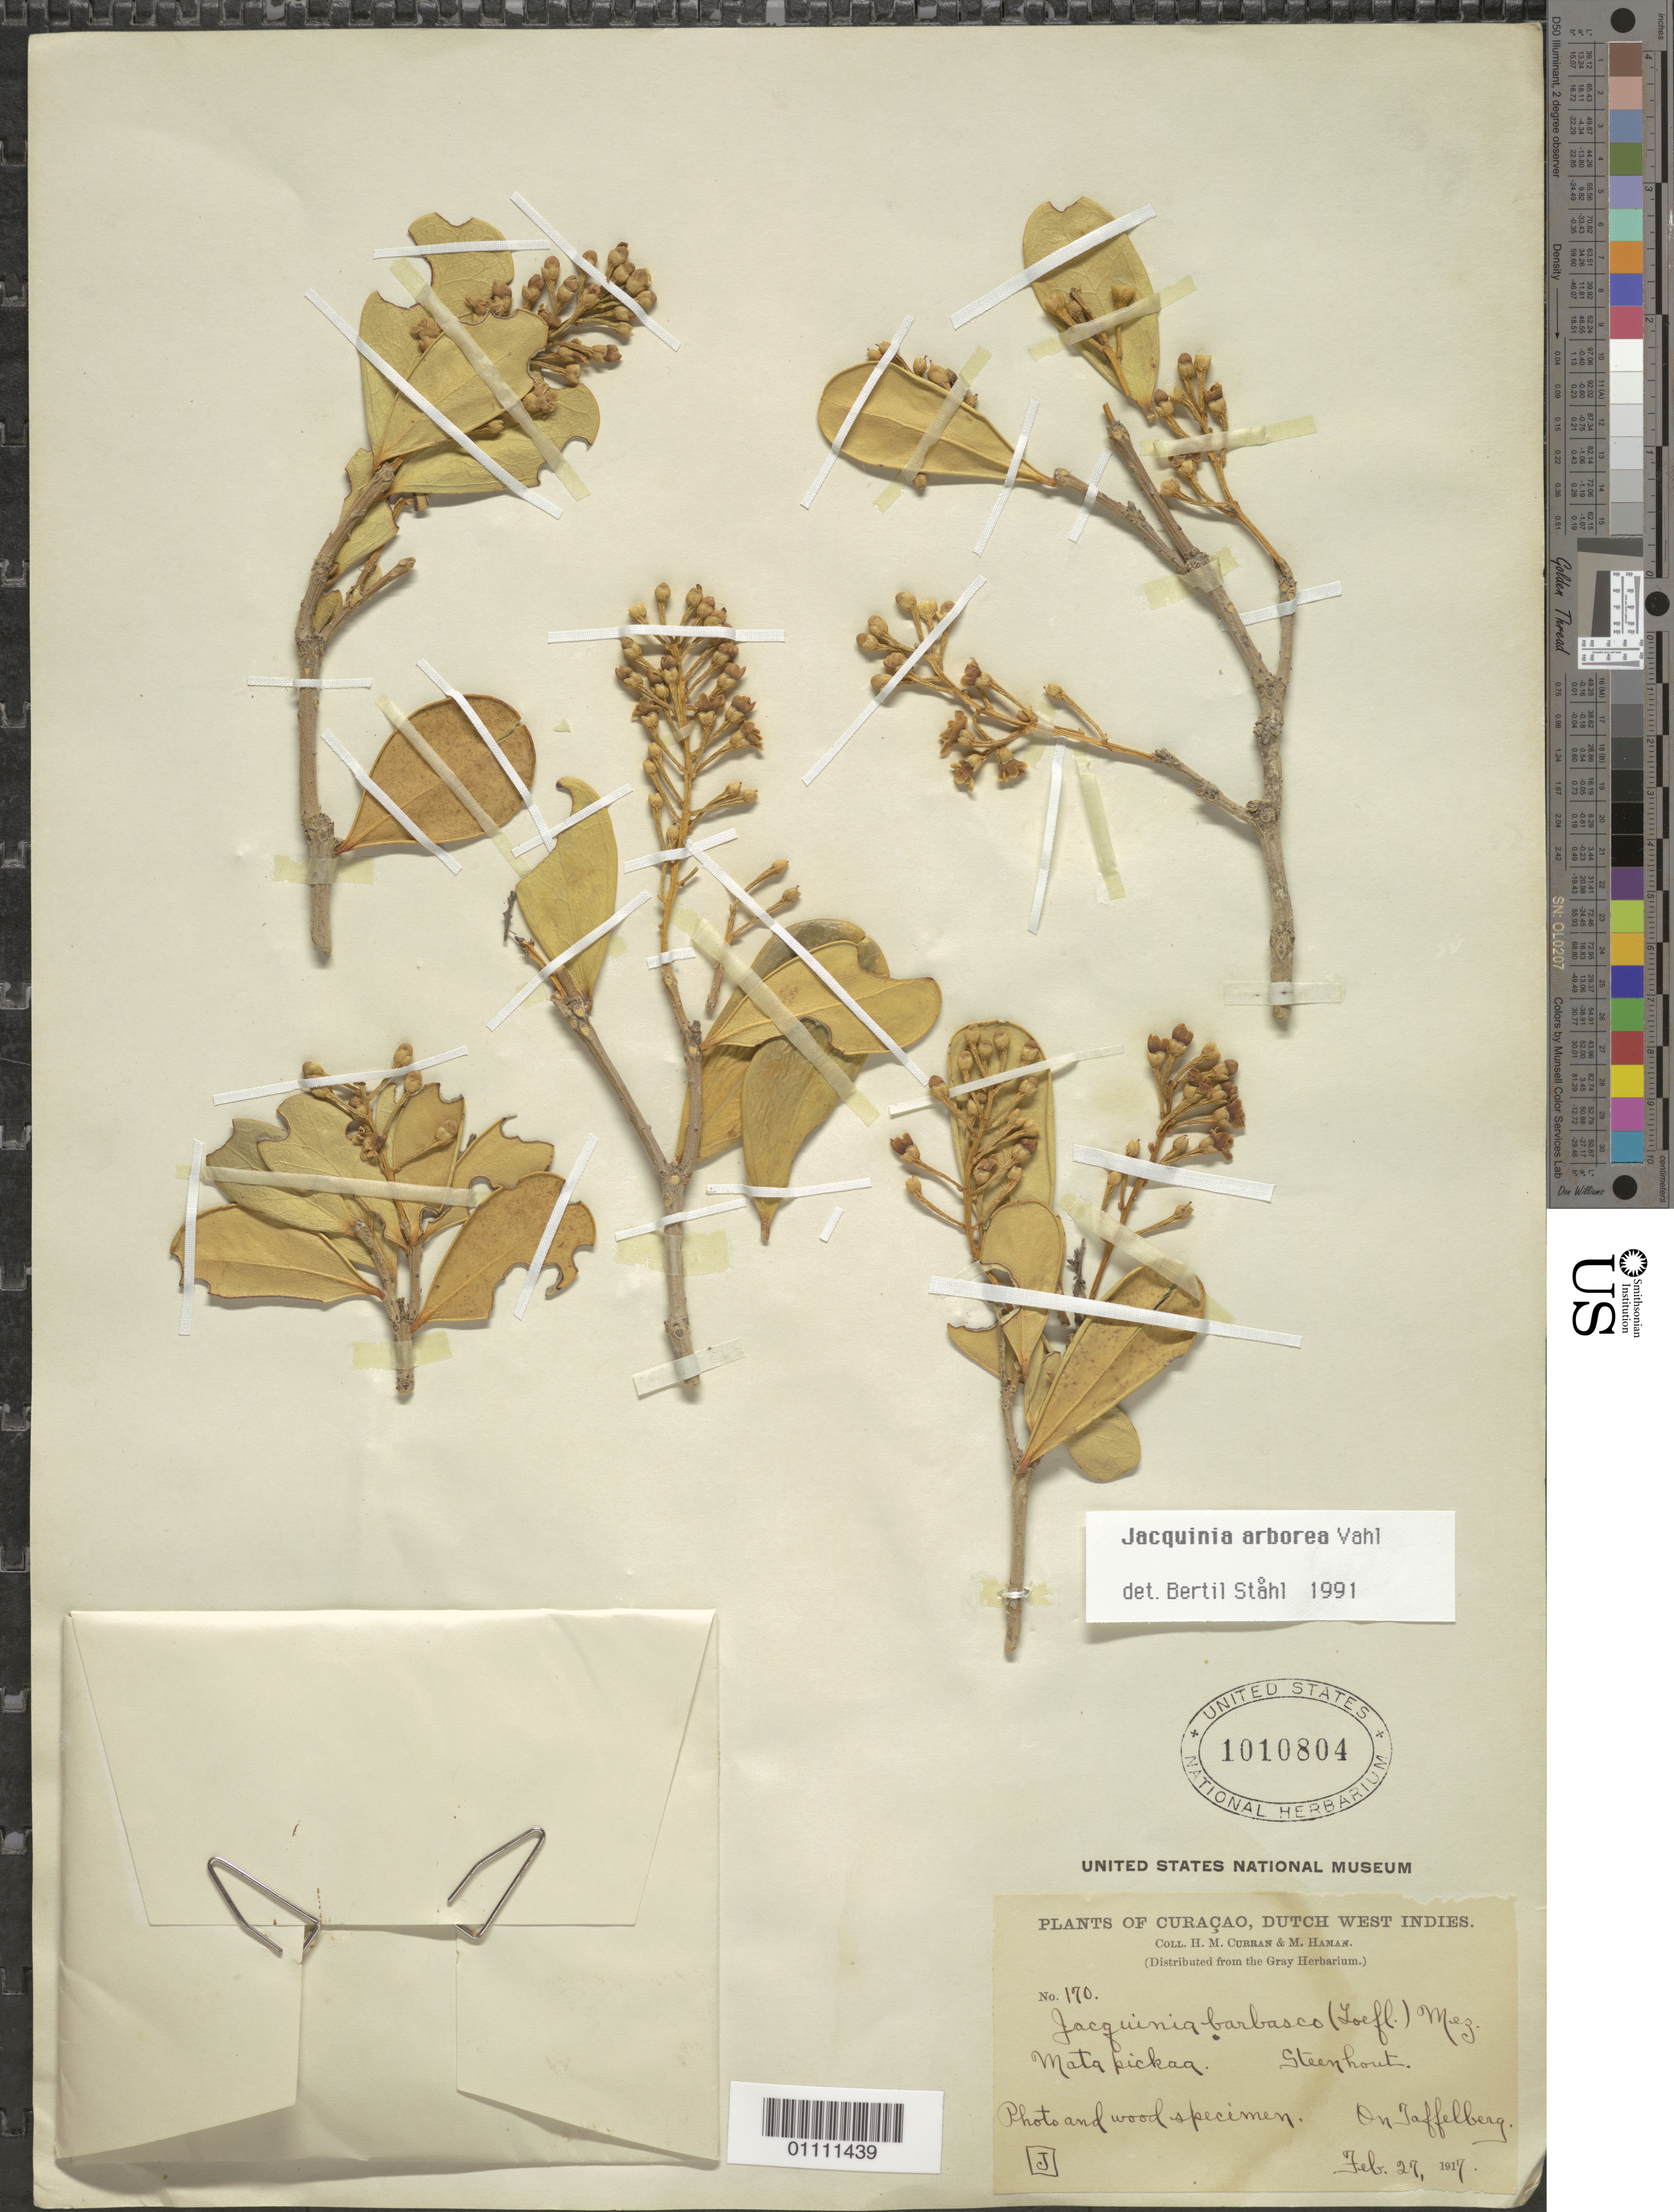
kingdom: Plantae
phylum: Tracheophyta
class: Magnoliopsida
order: Ericales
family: Primulaceae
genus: Jacquinia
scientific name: Jacquinia arborea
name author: Vahl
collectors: H. Curban & M. Haman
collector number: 170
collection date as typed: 27 Feb 1917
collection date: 1917-02-27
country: Curaçao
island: Curaçao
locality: On Jaffelberg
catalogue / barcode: US 1010804